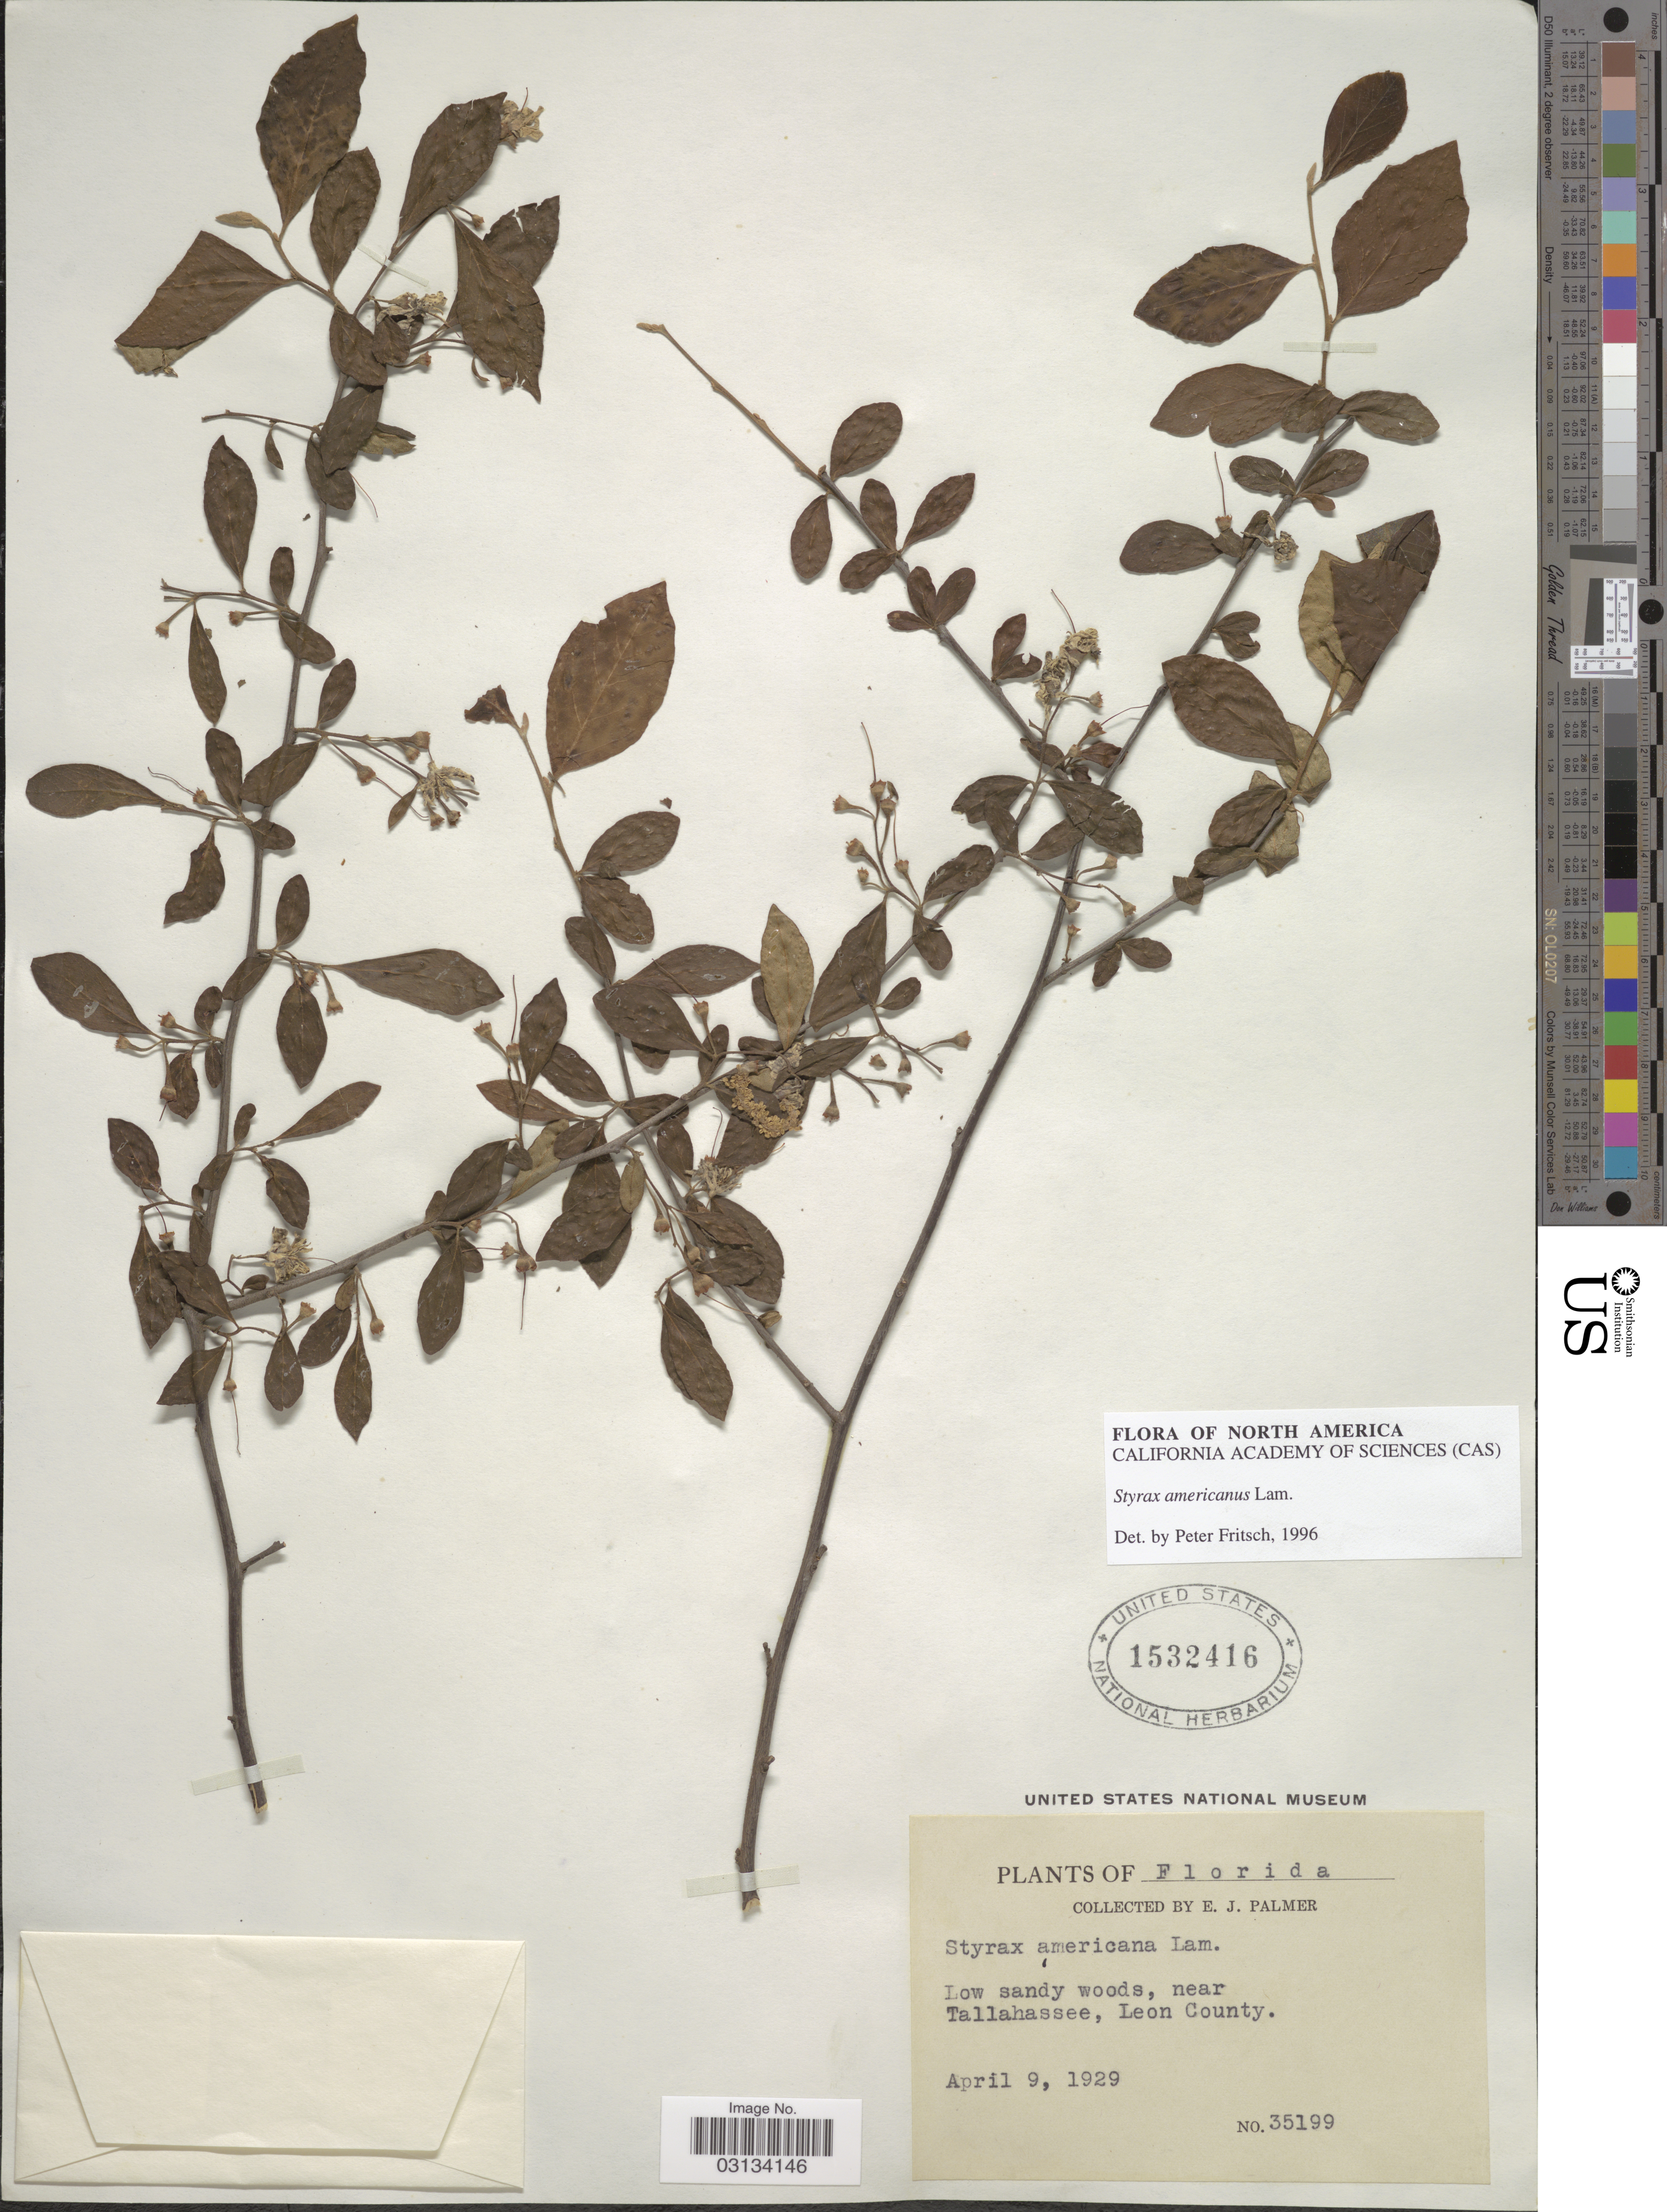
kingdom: Plantae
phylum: Tracheophyta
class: Magnoliopsida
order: Ericales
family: Styracaceae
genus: Styrax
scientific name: Styrax americanus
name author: Lam.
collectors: E. J. Palmer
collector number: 35199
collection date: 1929-04-09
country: United States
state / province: Florida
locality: Near Tallahassee, Leon County.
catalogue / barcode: US 1532416